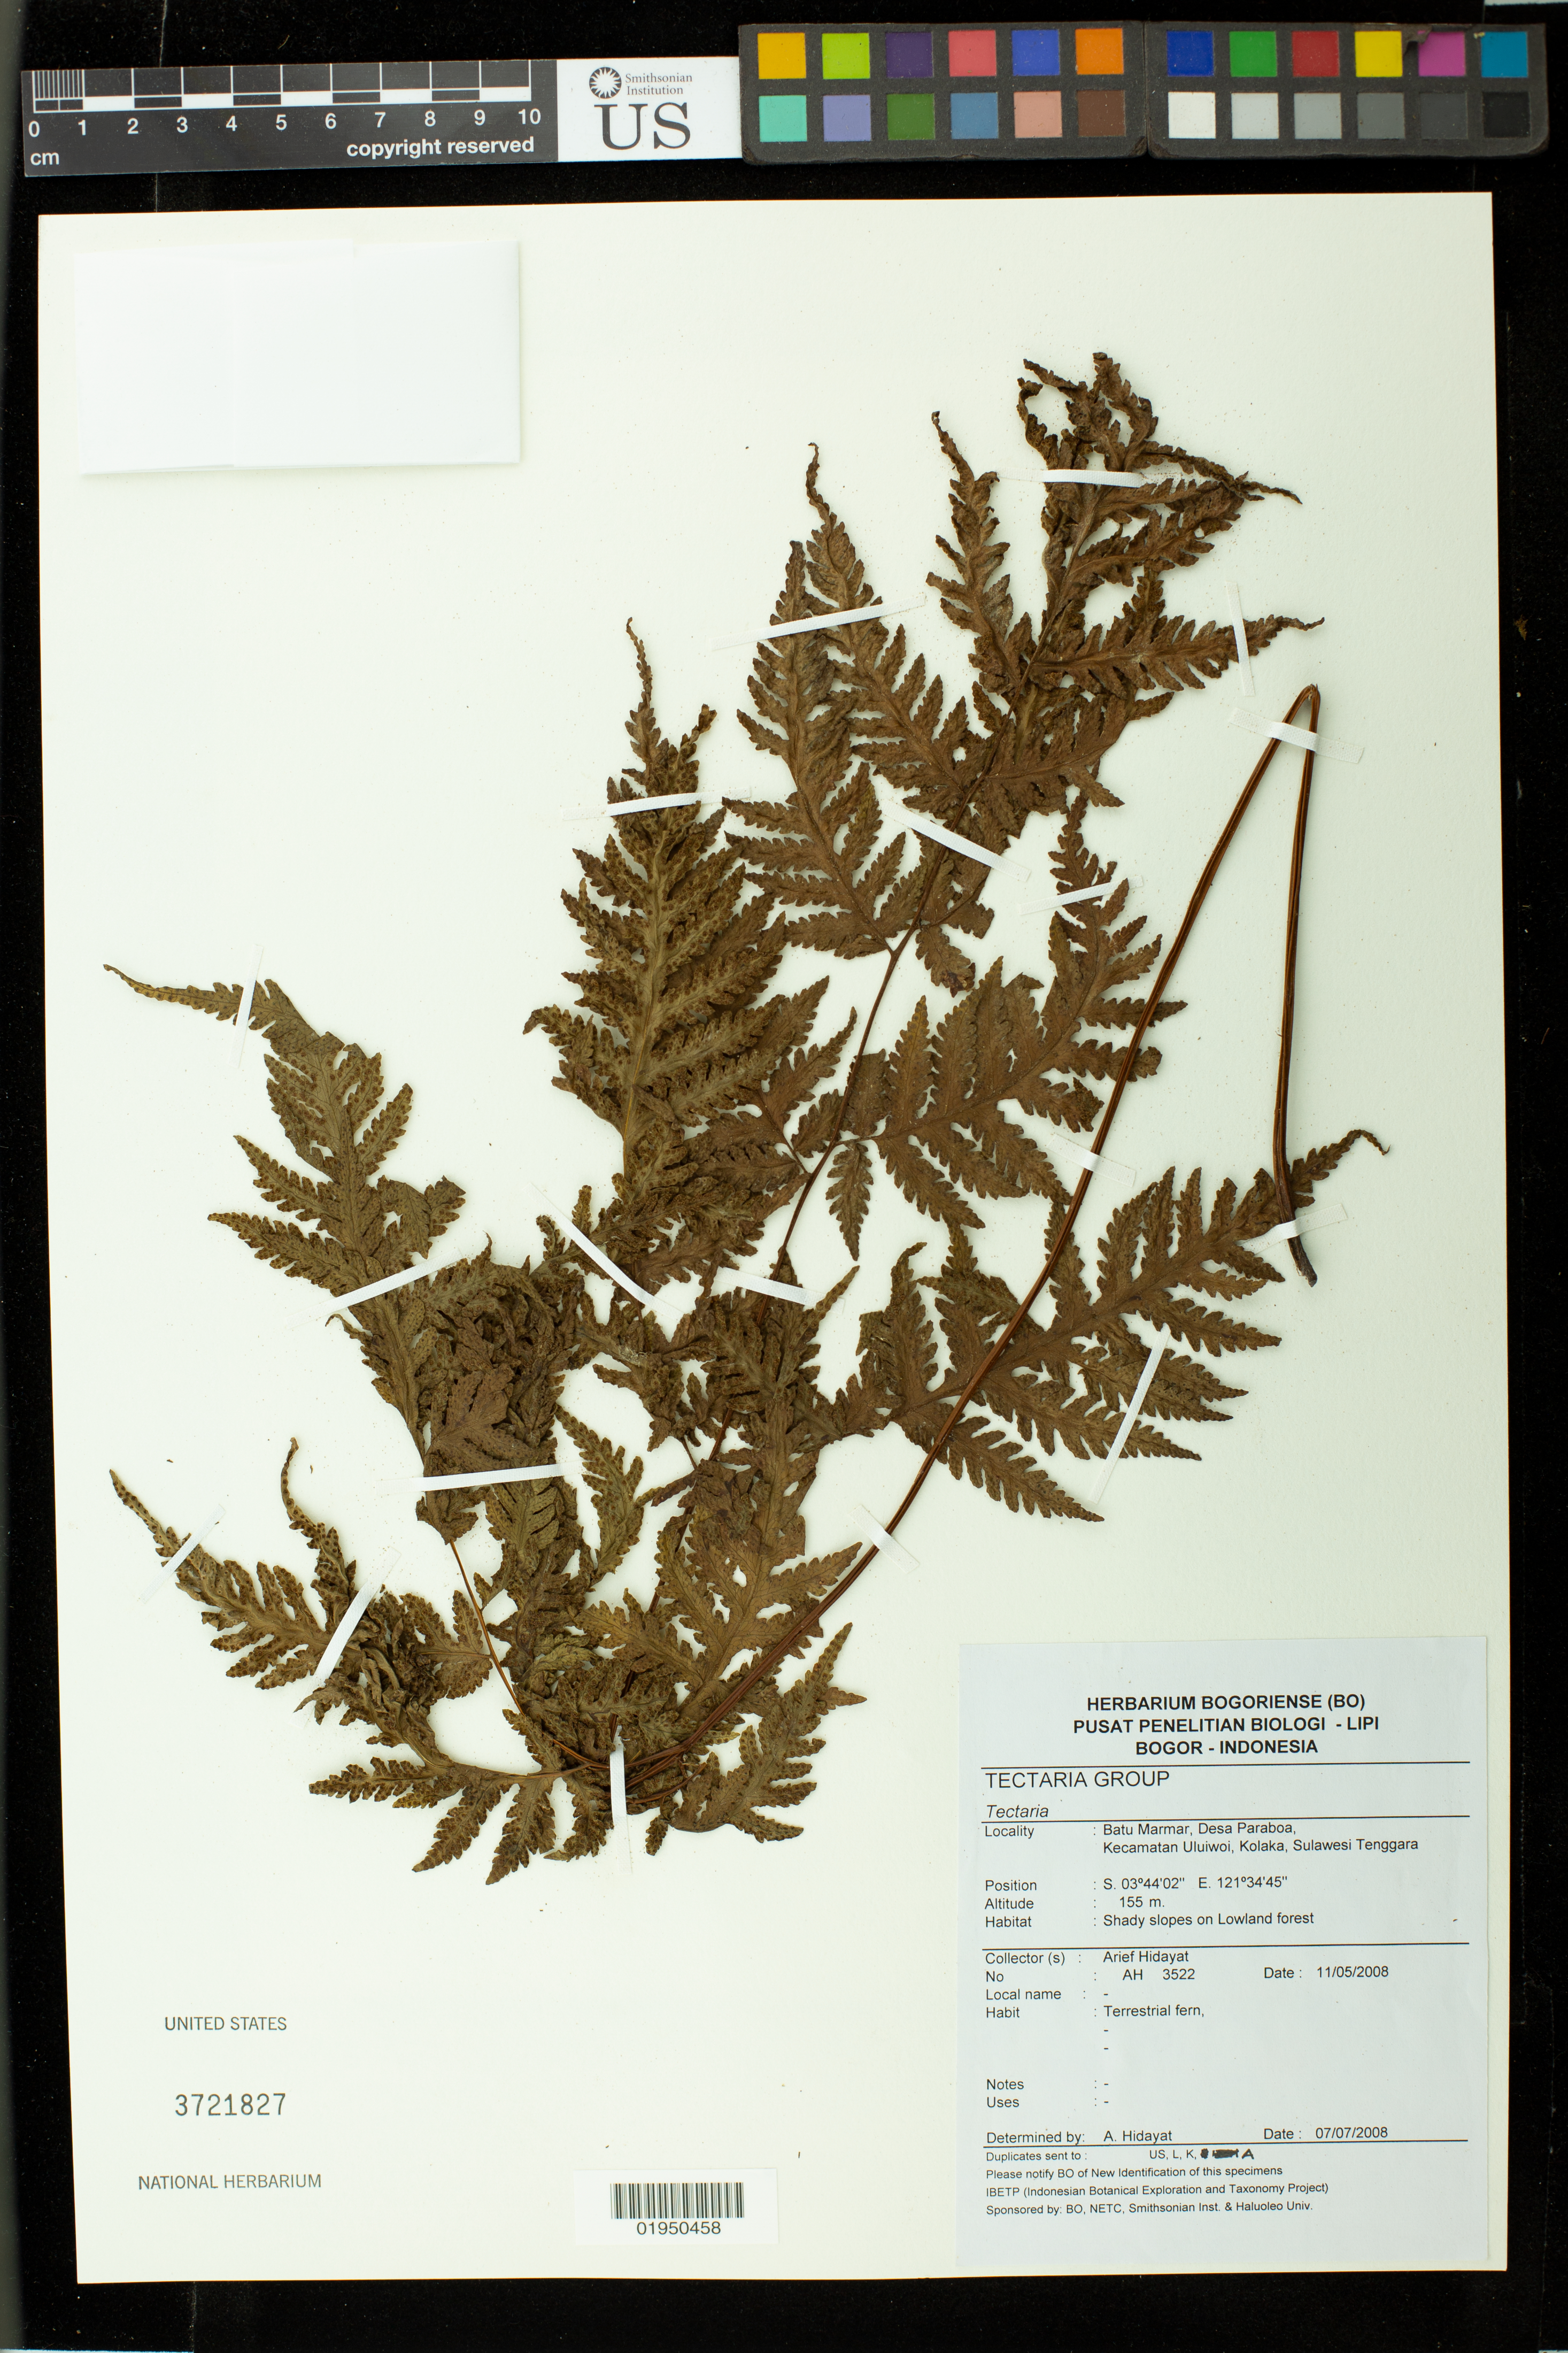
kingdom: Plantae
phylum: Tracheophyta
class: Polypodiopsida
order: Polypodiales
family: Tectariaceae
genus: Tectaria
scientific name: Tectaria sp.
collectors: A. Hidayat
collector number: AH 3522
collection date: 2008-05-11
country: Indonesia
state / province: Sulawesi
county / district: Sulawesi Tenggara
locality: Batu Mamar, Desa PAraboa, Kecamatan Uluiwoi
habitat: Shady slopes in Lowland Forest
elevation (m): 155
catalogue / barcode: US 3721827